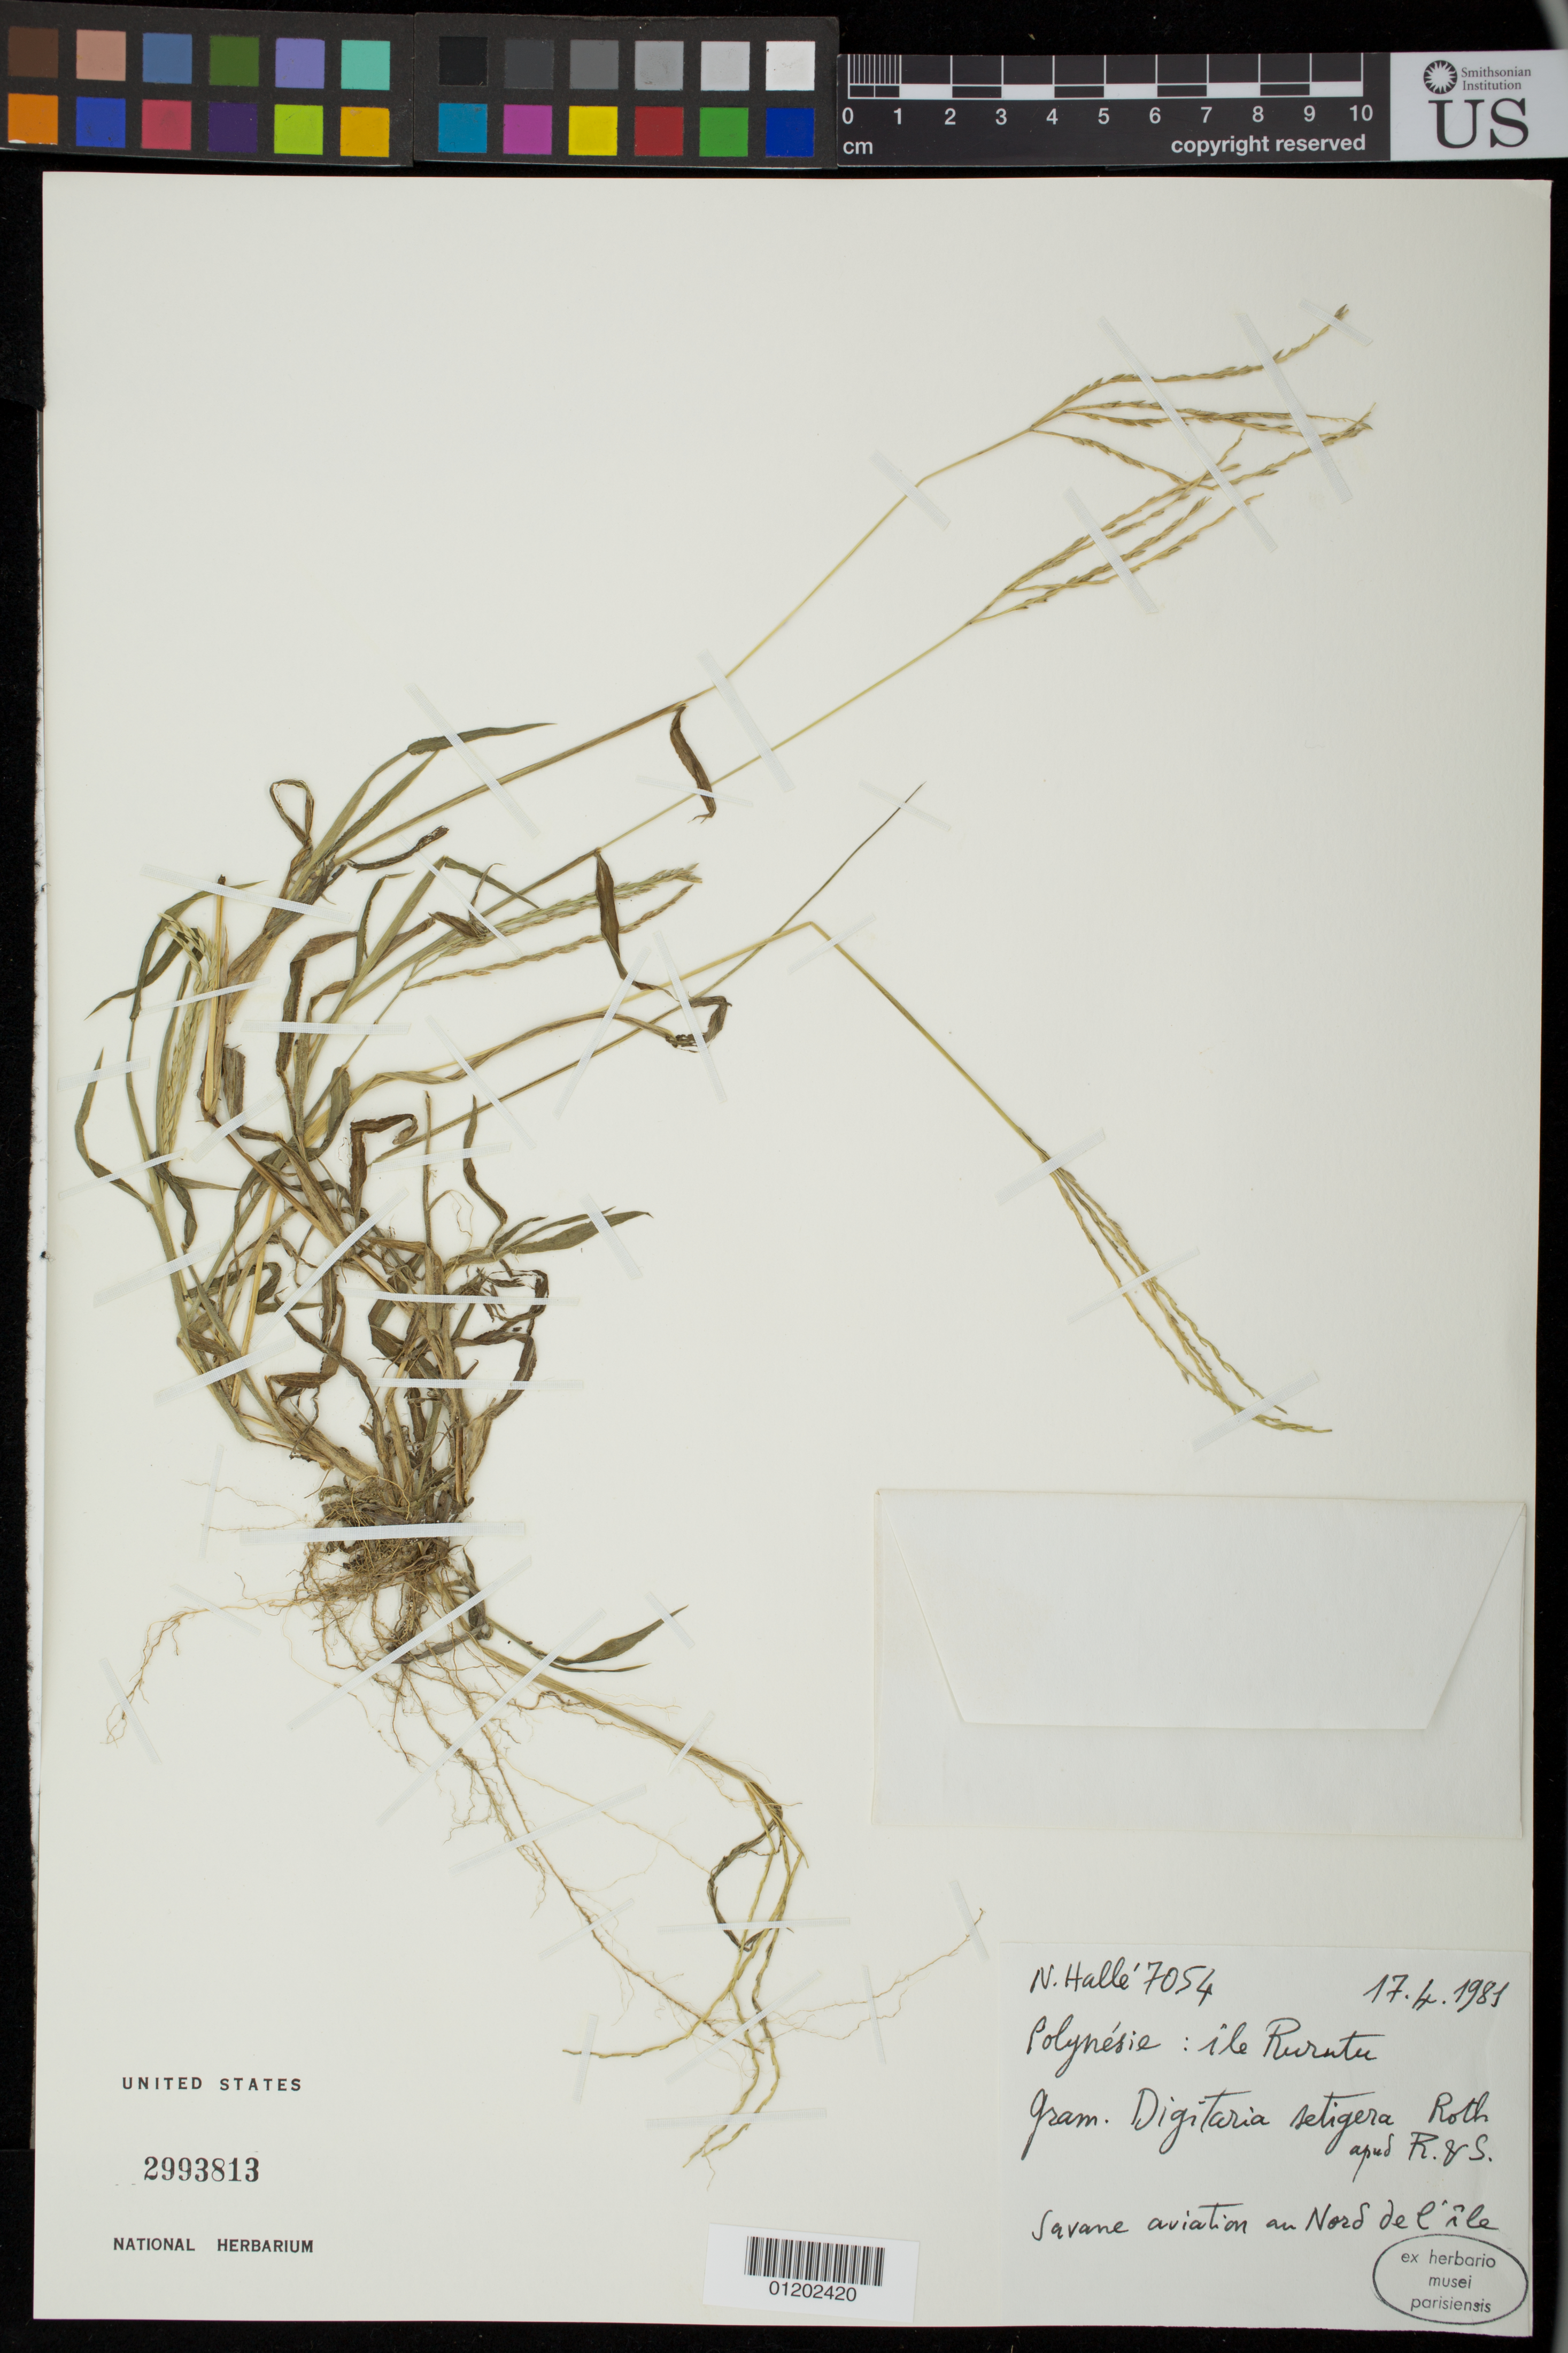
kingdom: Plantae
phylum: Tracheophyta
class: Liliopsida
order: Poales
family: Poaceae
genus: Digitaria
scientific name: Digitaria setigera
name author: Roth ex Roem. & Schult.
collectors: N. Hallé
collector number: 7054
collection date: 1981-04-17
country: French Polynesia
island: Rurutu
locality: Savane aviation au Nord del'ile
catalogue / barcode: US 2993813